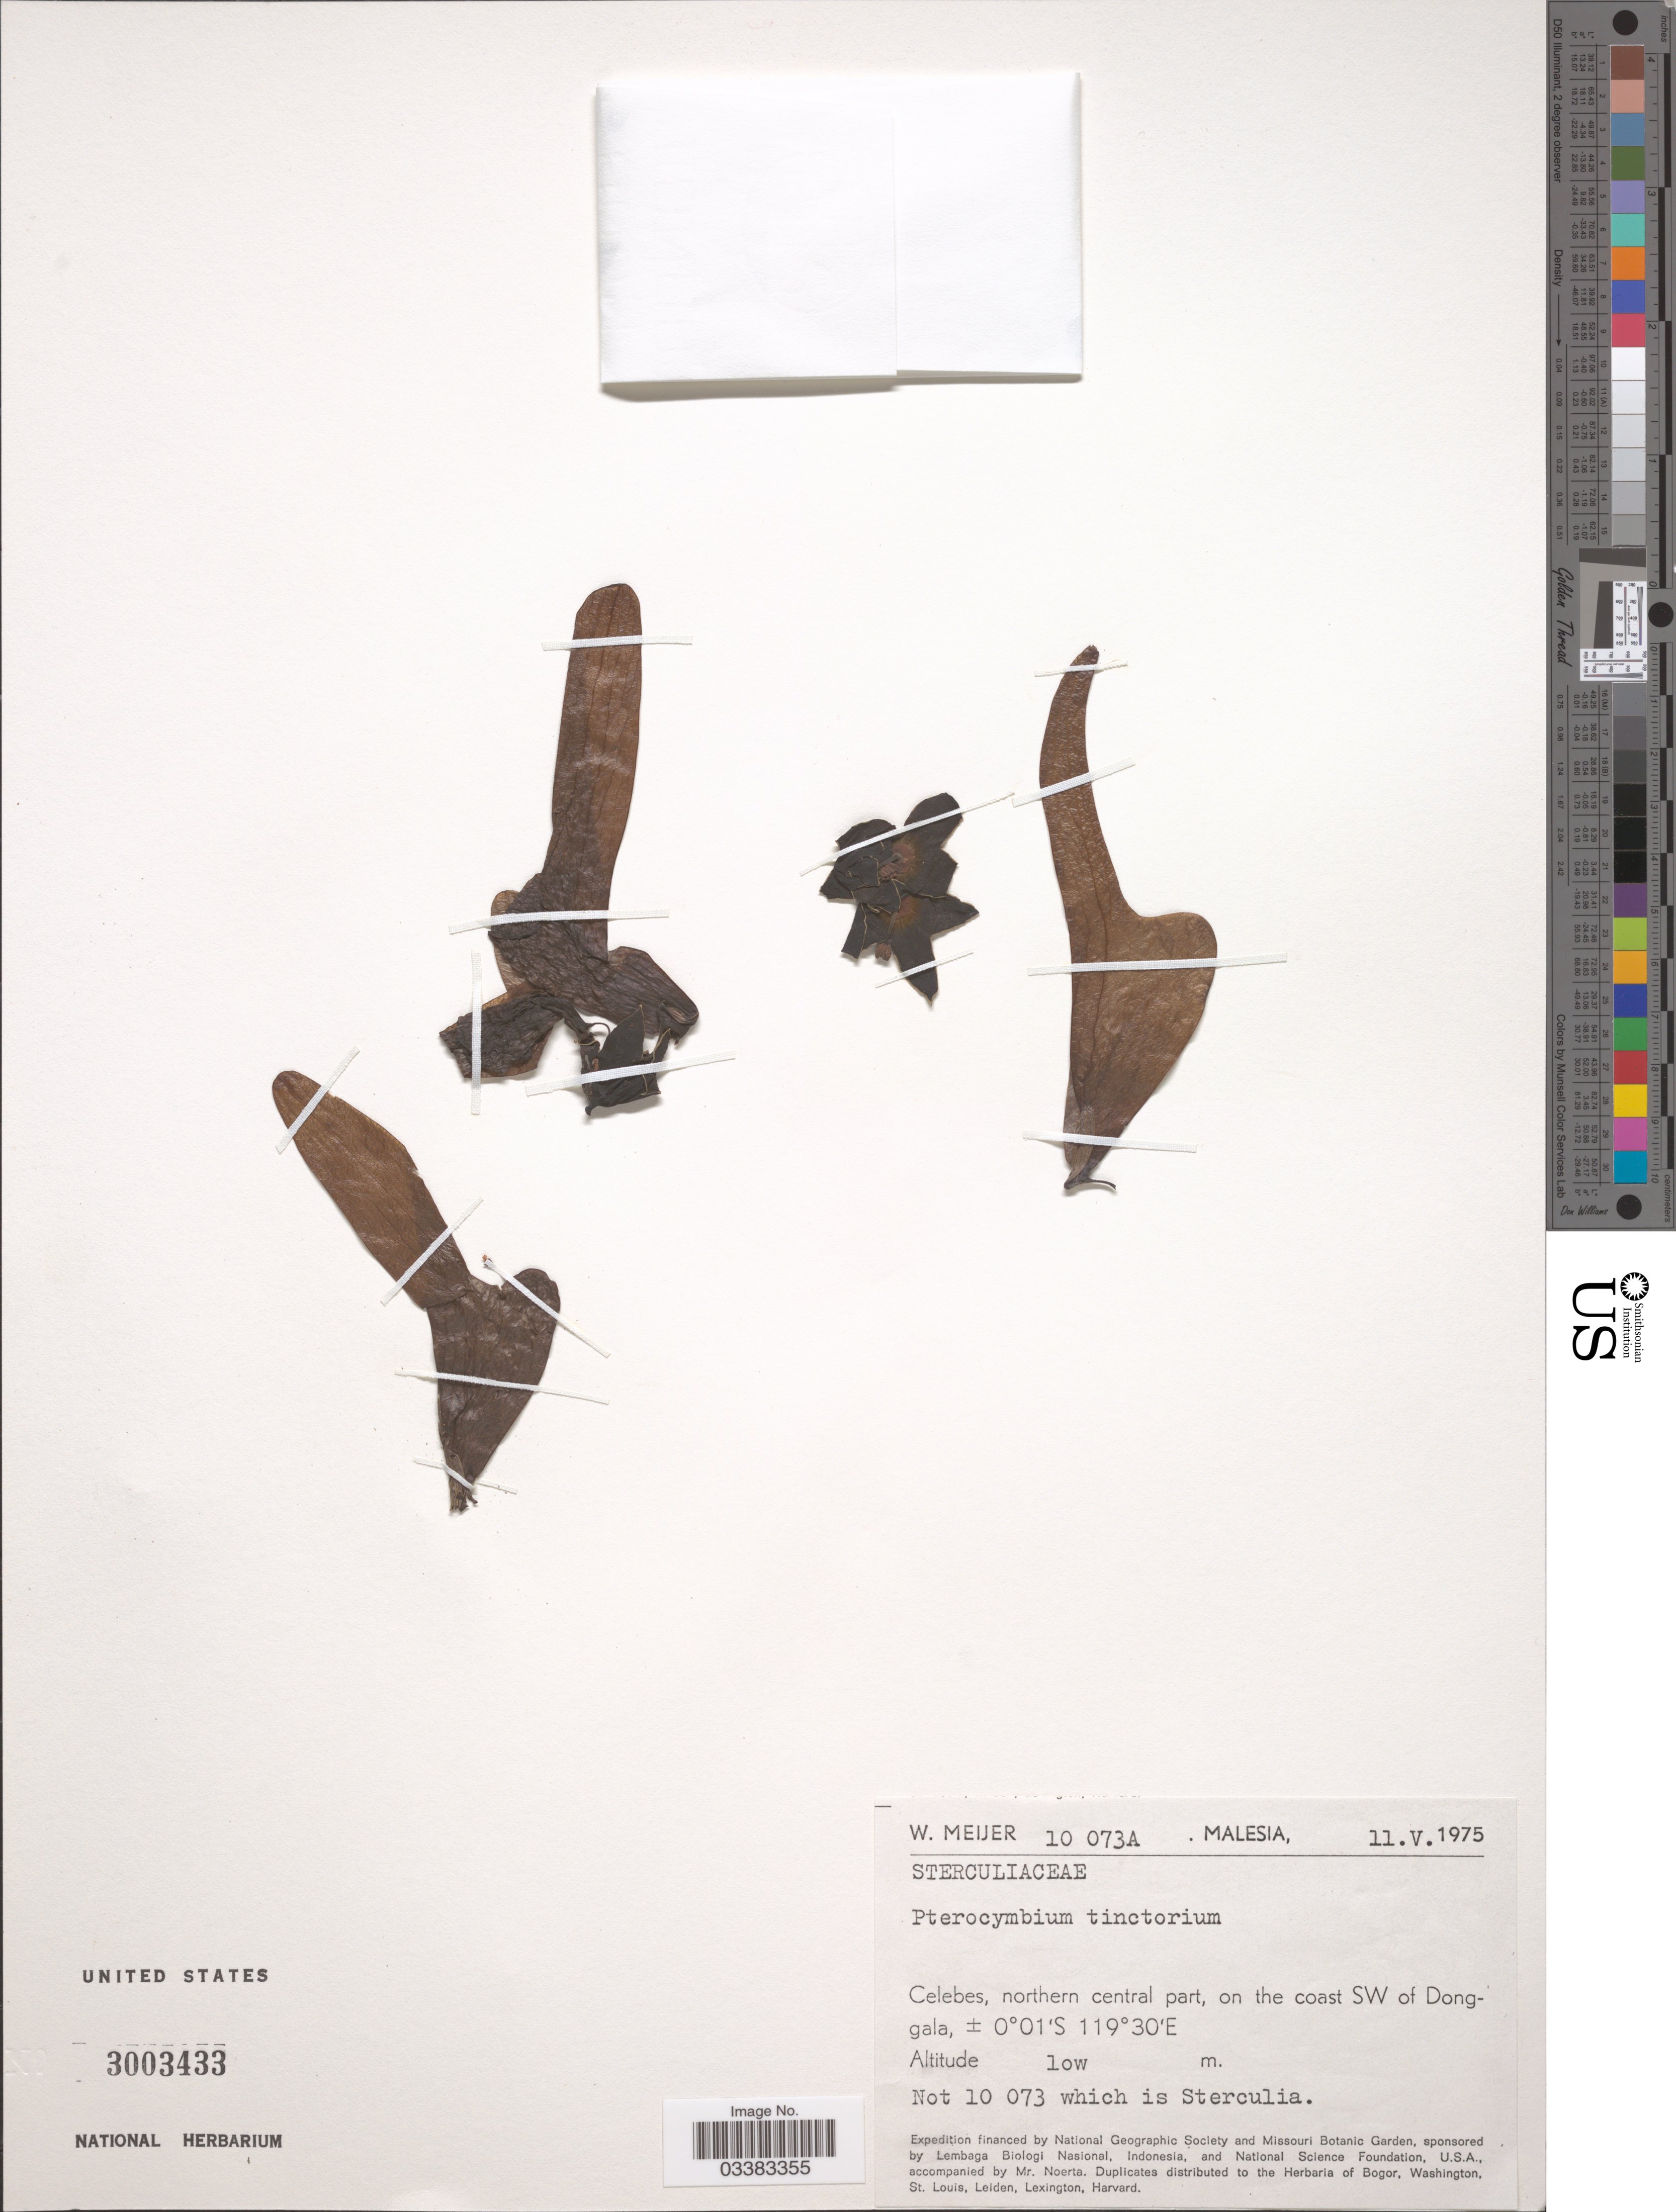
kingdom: Plantae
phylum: Tracheophyta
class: Magnoliopsida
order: Malvales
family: Malvaceae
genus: Pterocymbium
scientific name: Pterocymbium tinctorium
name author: Merr.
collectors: W. Meijer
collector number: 10073A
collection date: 1975-05-11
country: Malaysia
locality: Malesia. Celebes, northern central part, on the coast SW of Donggala.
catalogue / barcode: US 3003433